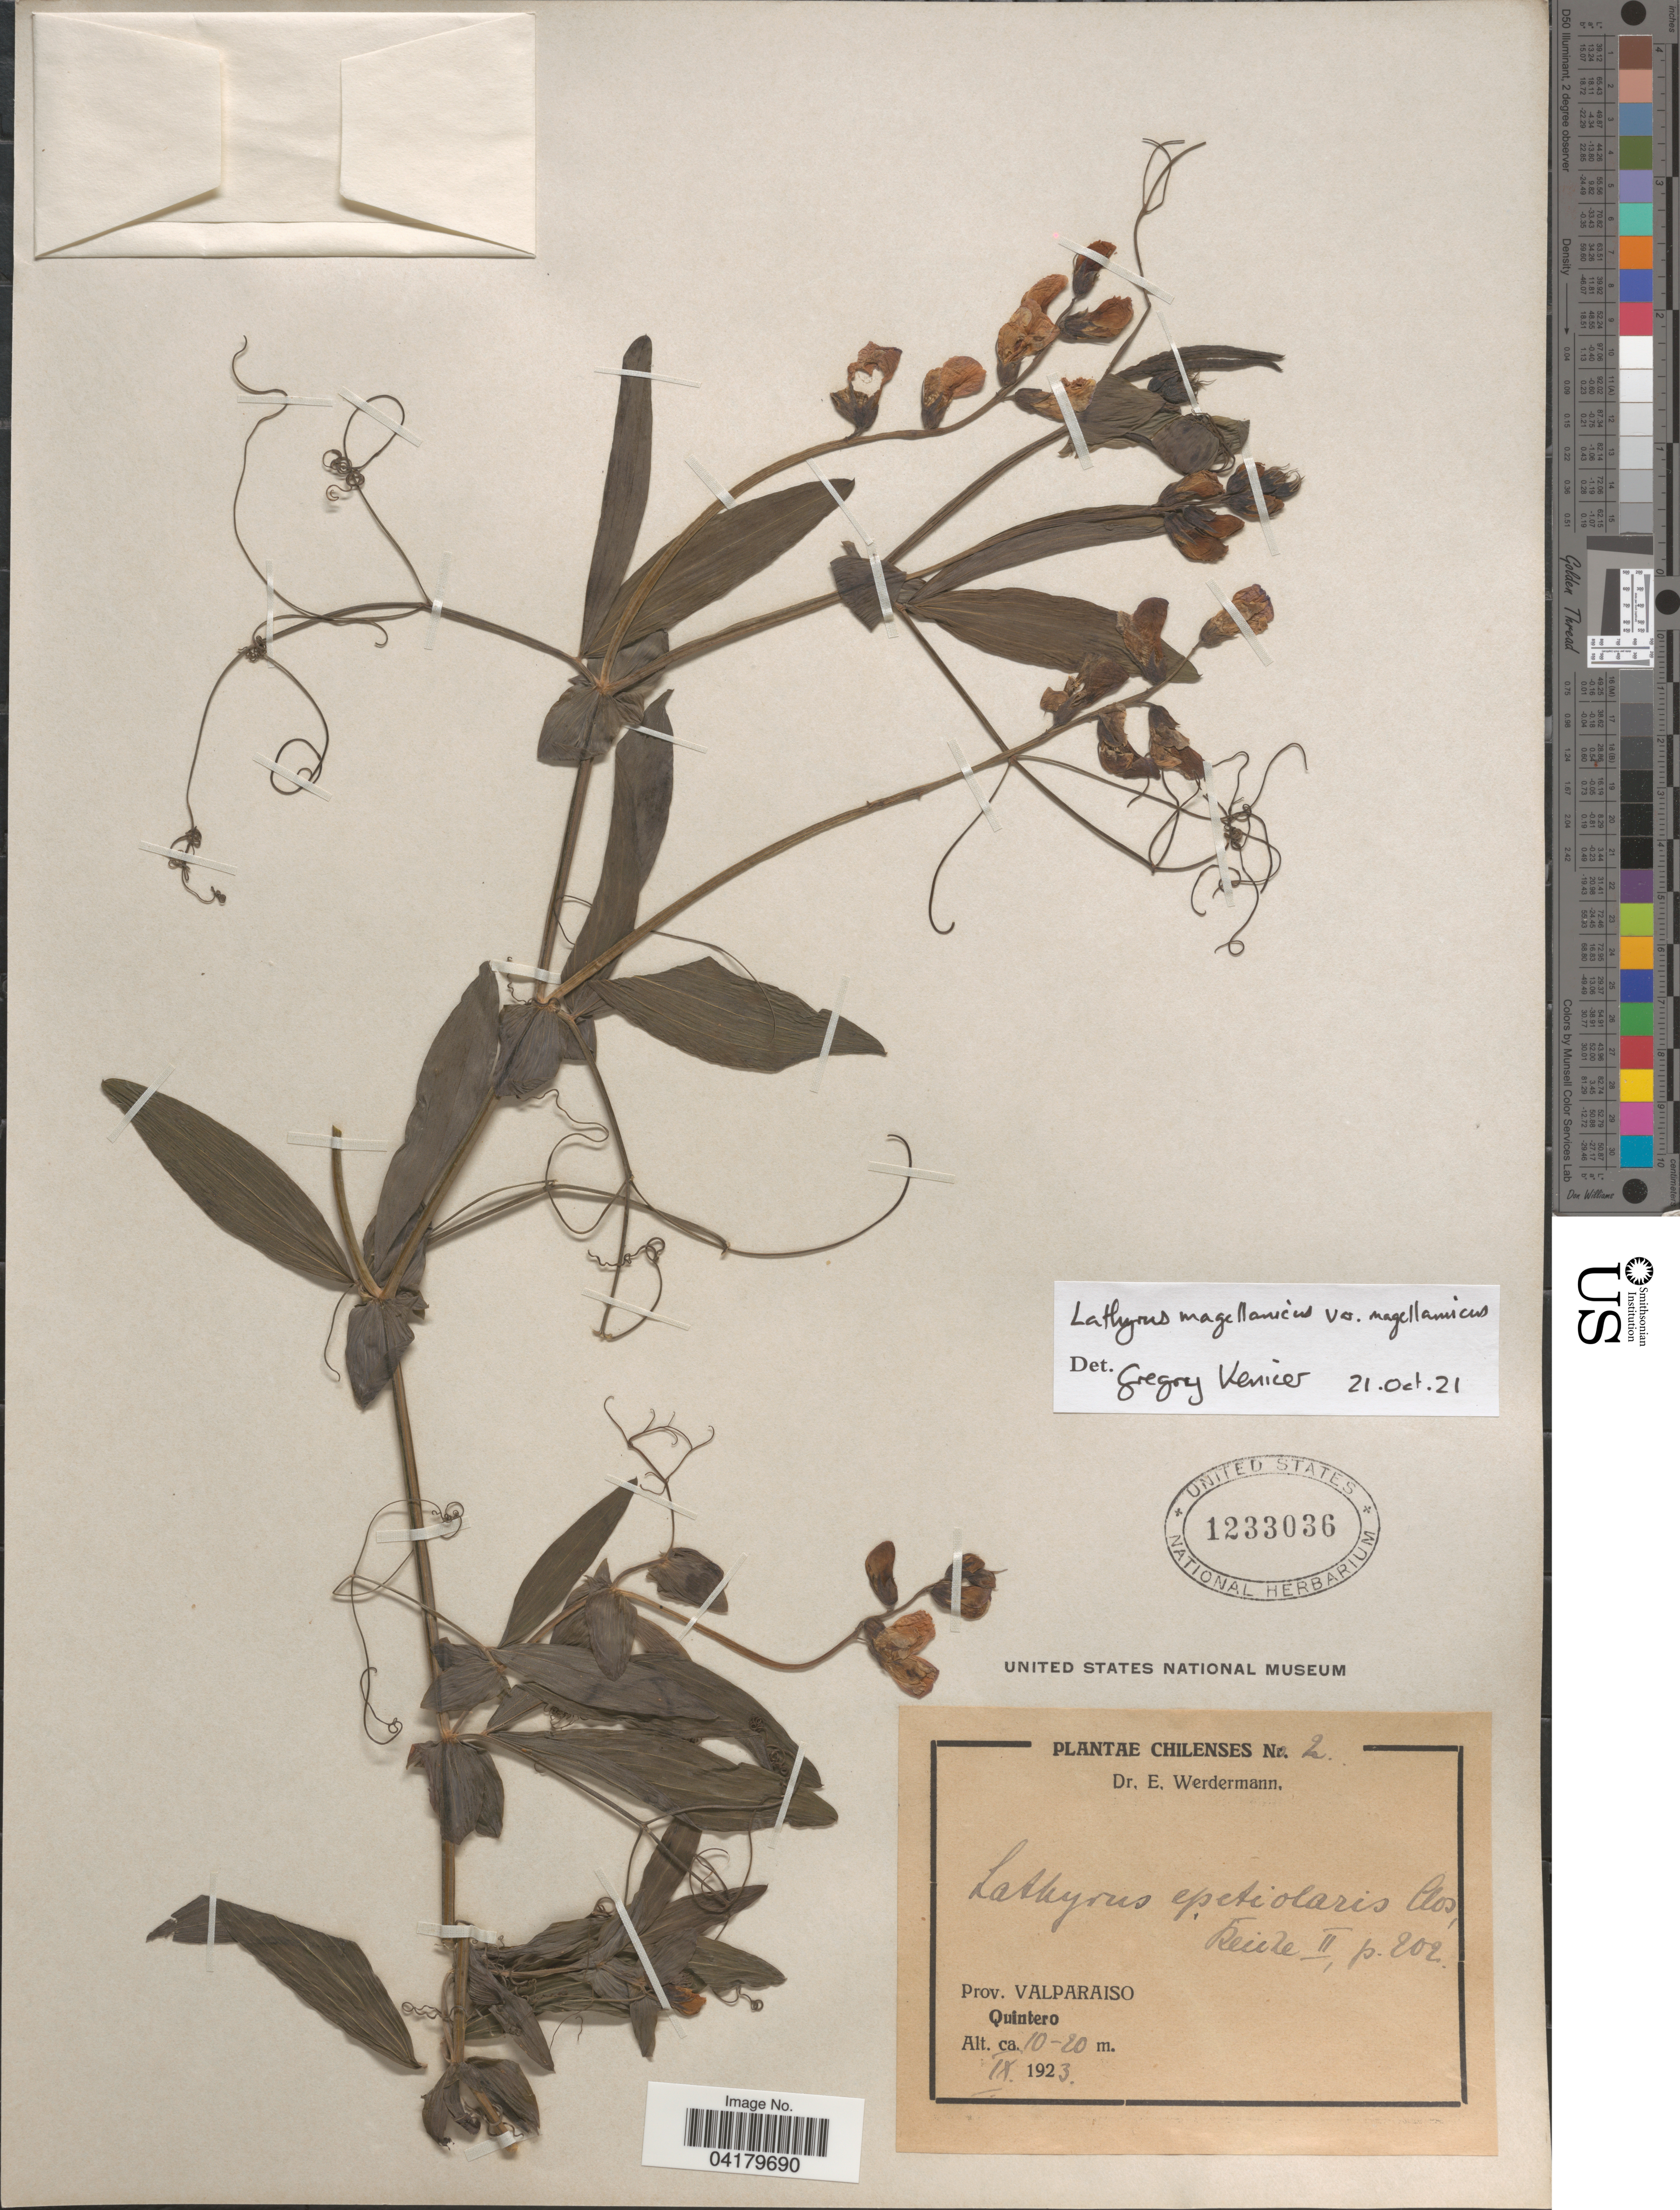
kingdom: Plantae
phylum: Tracheophyta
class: Magnoliopsida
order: Fabales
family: Fabaceae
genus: Lathyrus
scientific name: Lathyrus magellanicus var. magellanicus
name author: Lam.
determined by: Kenicer, Gregory J.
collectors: E. Werdermann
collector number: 2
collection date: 1923-09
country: Chile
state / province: Valparaíso (V)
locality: Chilenses. Quintero.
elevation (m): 10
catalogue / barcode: US 1233036